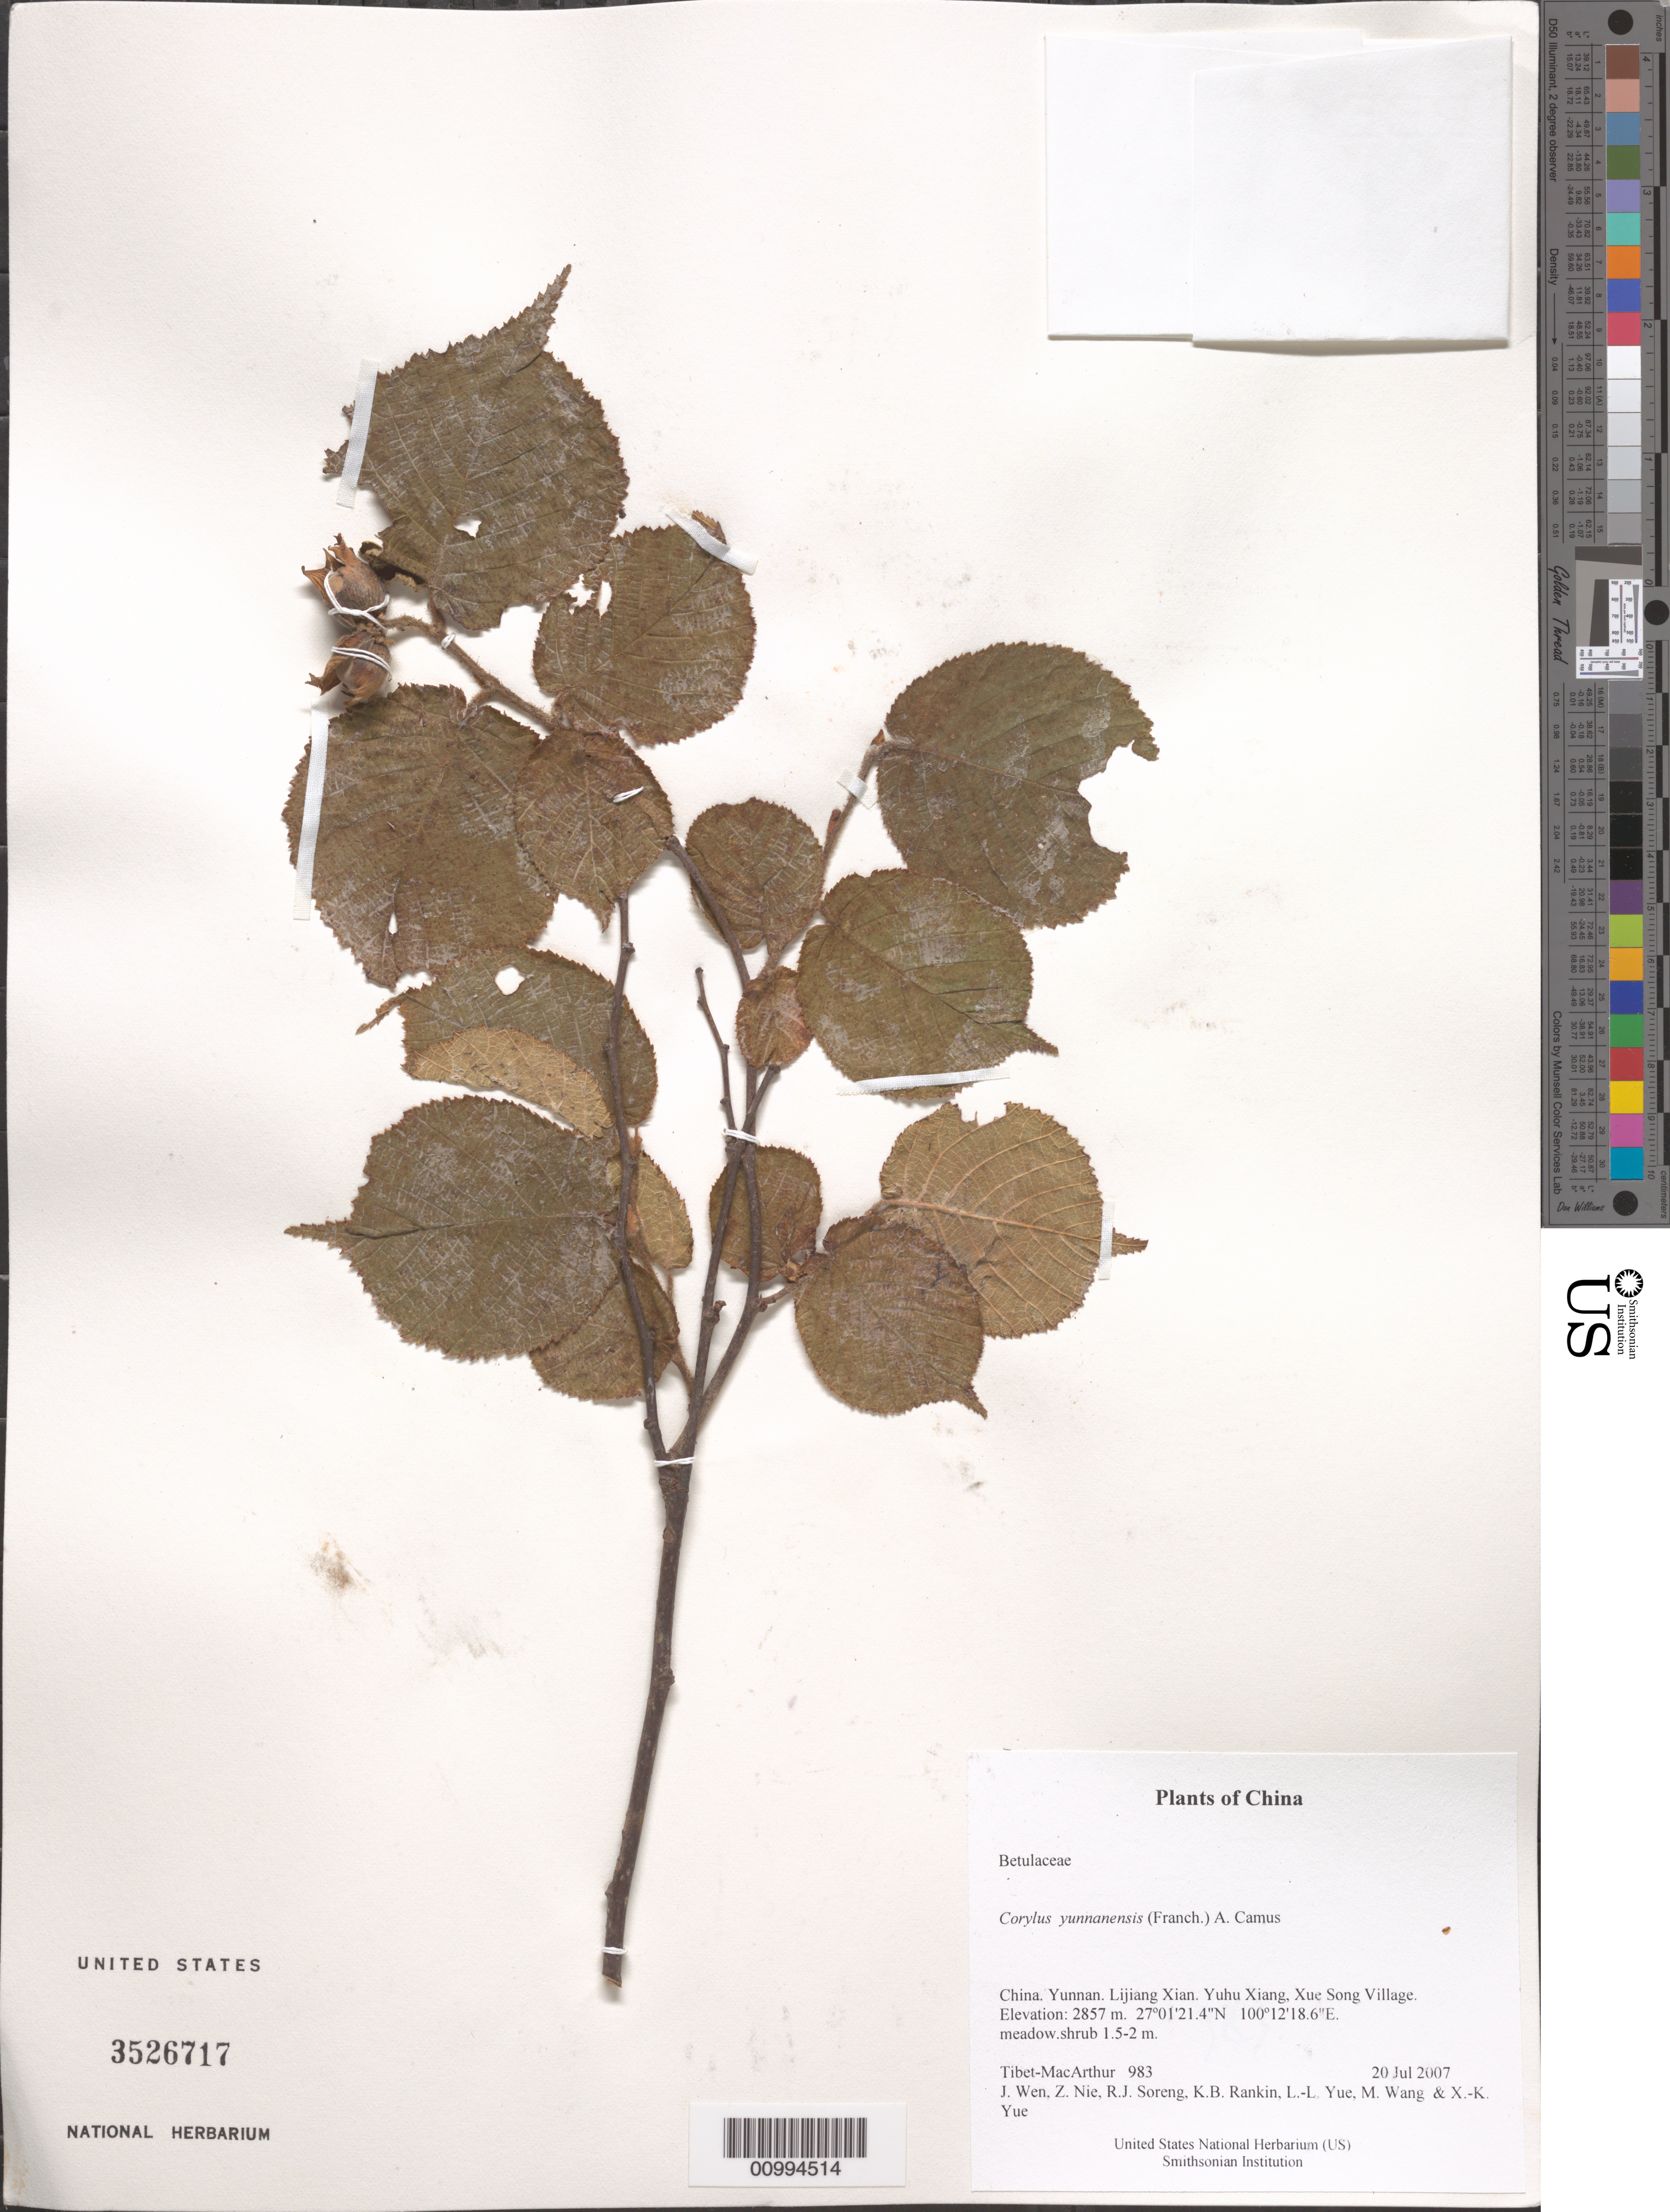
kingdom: Plantae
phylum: Tracheophyta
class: Magnoliopsida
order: Fagales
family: Betulaceae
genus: Corylus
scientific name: Corylus yunnanensis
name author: (Franch.) A. Camus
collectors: Tibet-MacArthur, J. Wen, Z. Nie, R. J. Soreng, K. Rankin, L. Yue, M. Wang & X. Yue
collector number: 983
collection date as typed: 20 Jul 2007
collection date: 2007-07-20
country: China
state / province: Yunnan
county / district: Lijiang Xian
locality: Yuhu Xiang, Xue Song Village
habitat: meadow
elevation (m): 2857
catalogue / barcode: US 3526717